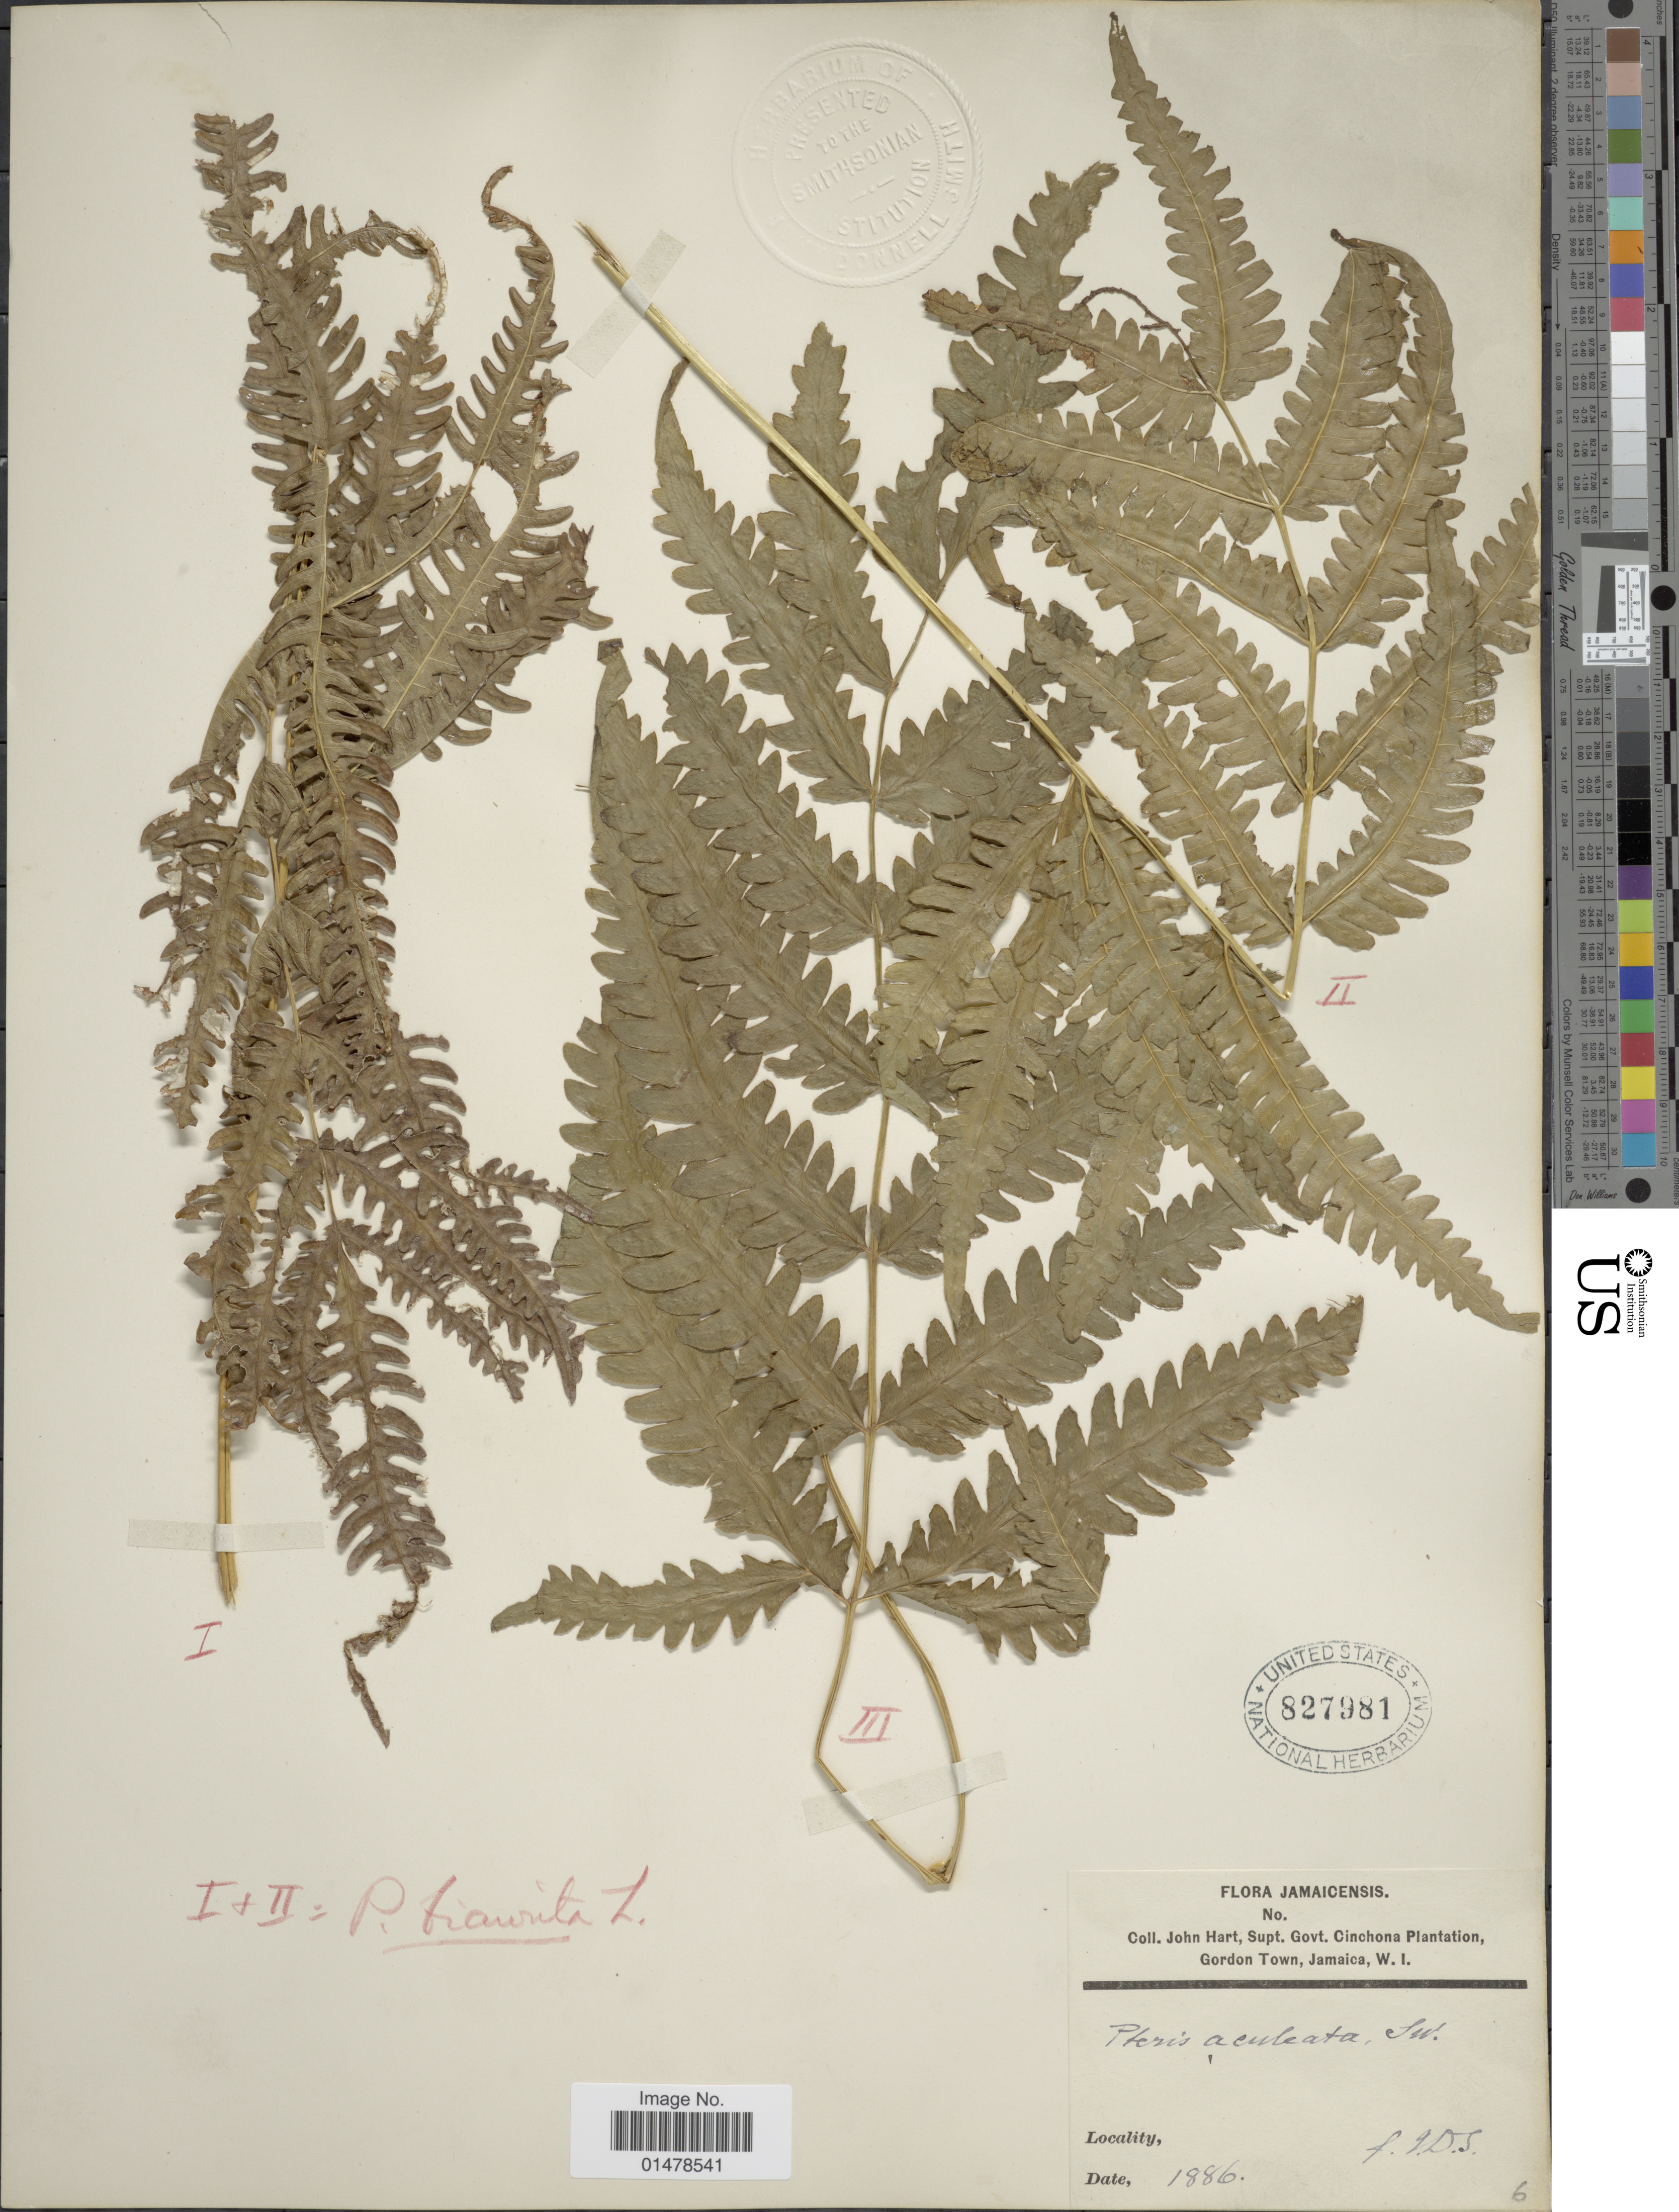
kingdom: Plantae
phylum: Tracheophyta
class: Polypodiopsida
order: Polypodiales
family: Pteridaceae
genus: Pteris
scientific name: Pteris biaurita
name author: L.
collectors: J. H. Hart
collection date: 1886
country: Jamaica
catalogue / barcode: US 827981